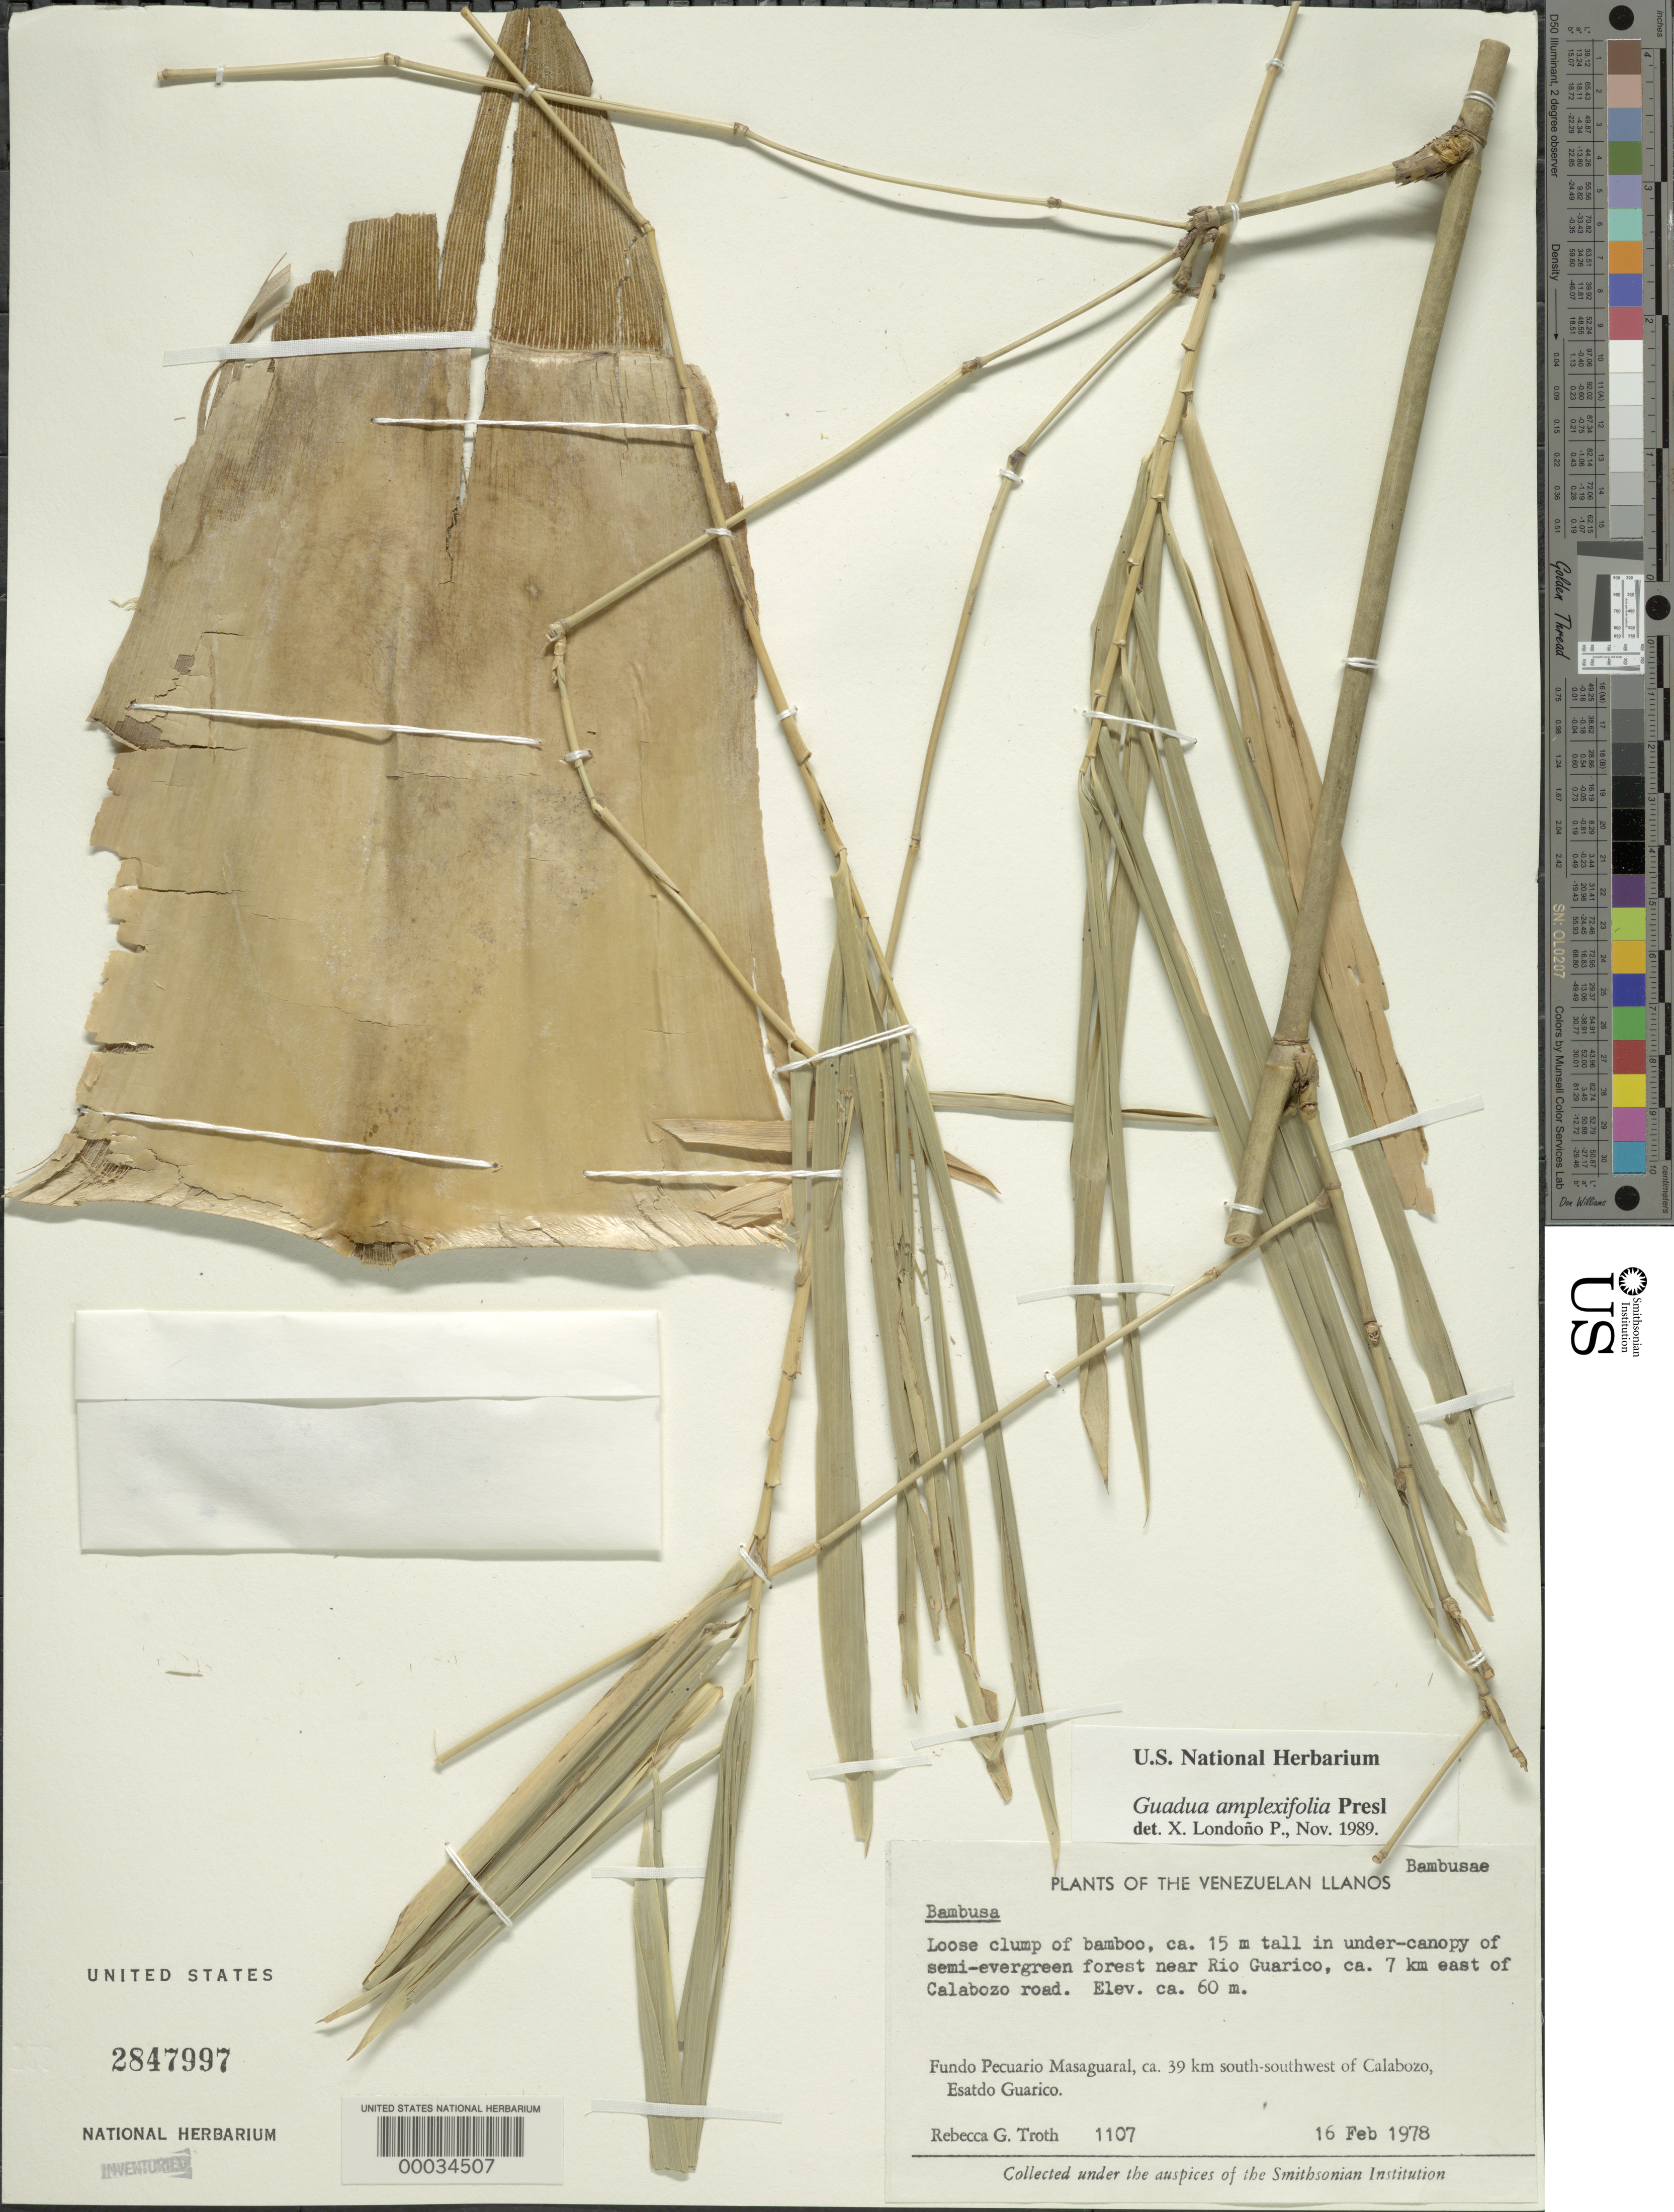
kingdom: Plantae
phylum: Tracheophyta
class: Liliopsida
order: Poales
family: Poaceae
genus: Guadua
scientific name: Guadua amplexifolia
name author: J. Presl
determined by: Londoño, X., (TULV), Jardin Botanico "Juan Maria Cespedes"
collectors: R. Troth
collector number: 1107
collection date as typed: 16 Feb 1978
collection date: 1978-02-16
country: Venezuela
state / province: Guárico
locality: Near rio guarico, ca 7 km e of calabozo road, fundo pecuario masaguaralca 39 km ssw of calabozo, esatdo guarico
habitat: Undercanapy of semi-evergreen forest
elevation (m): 60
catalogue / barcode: US 2847997